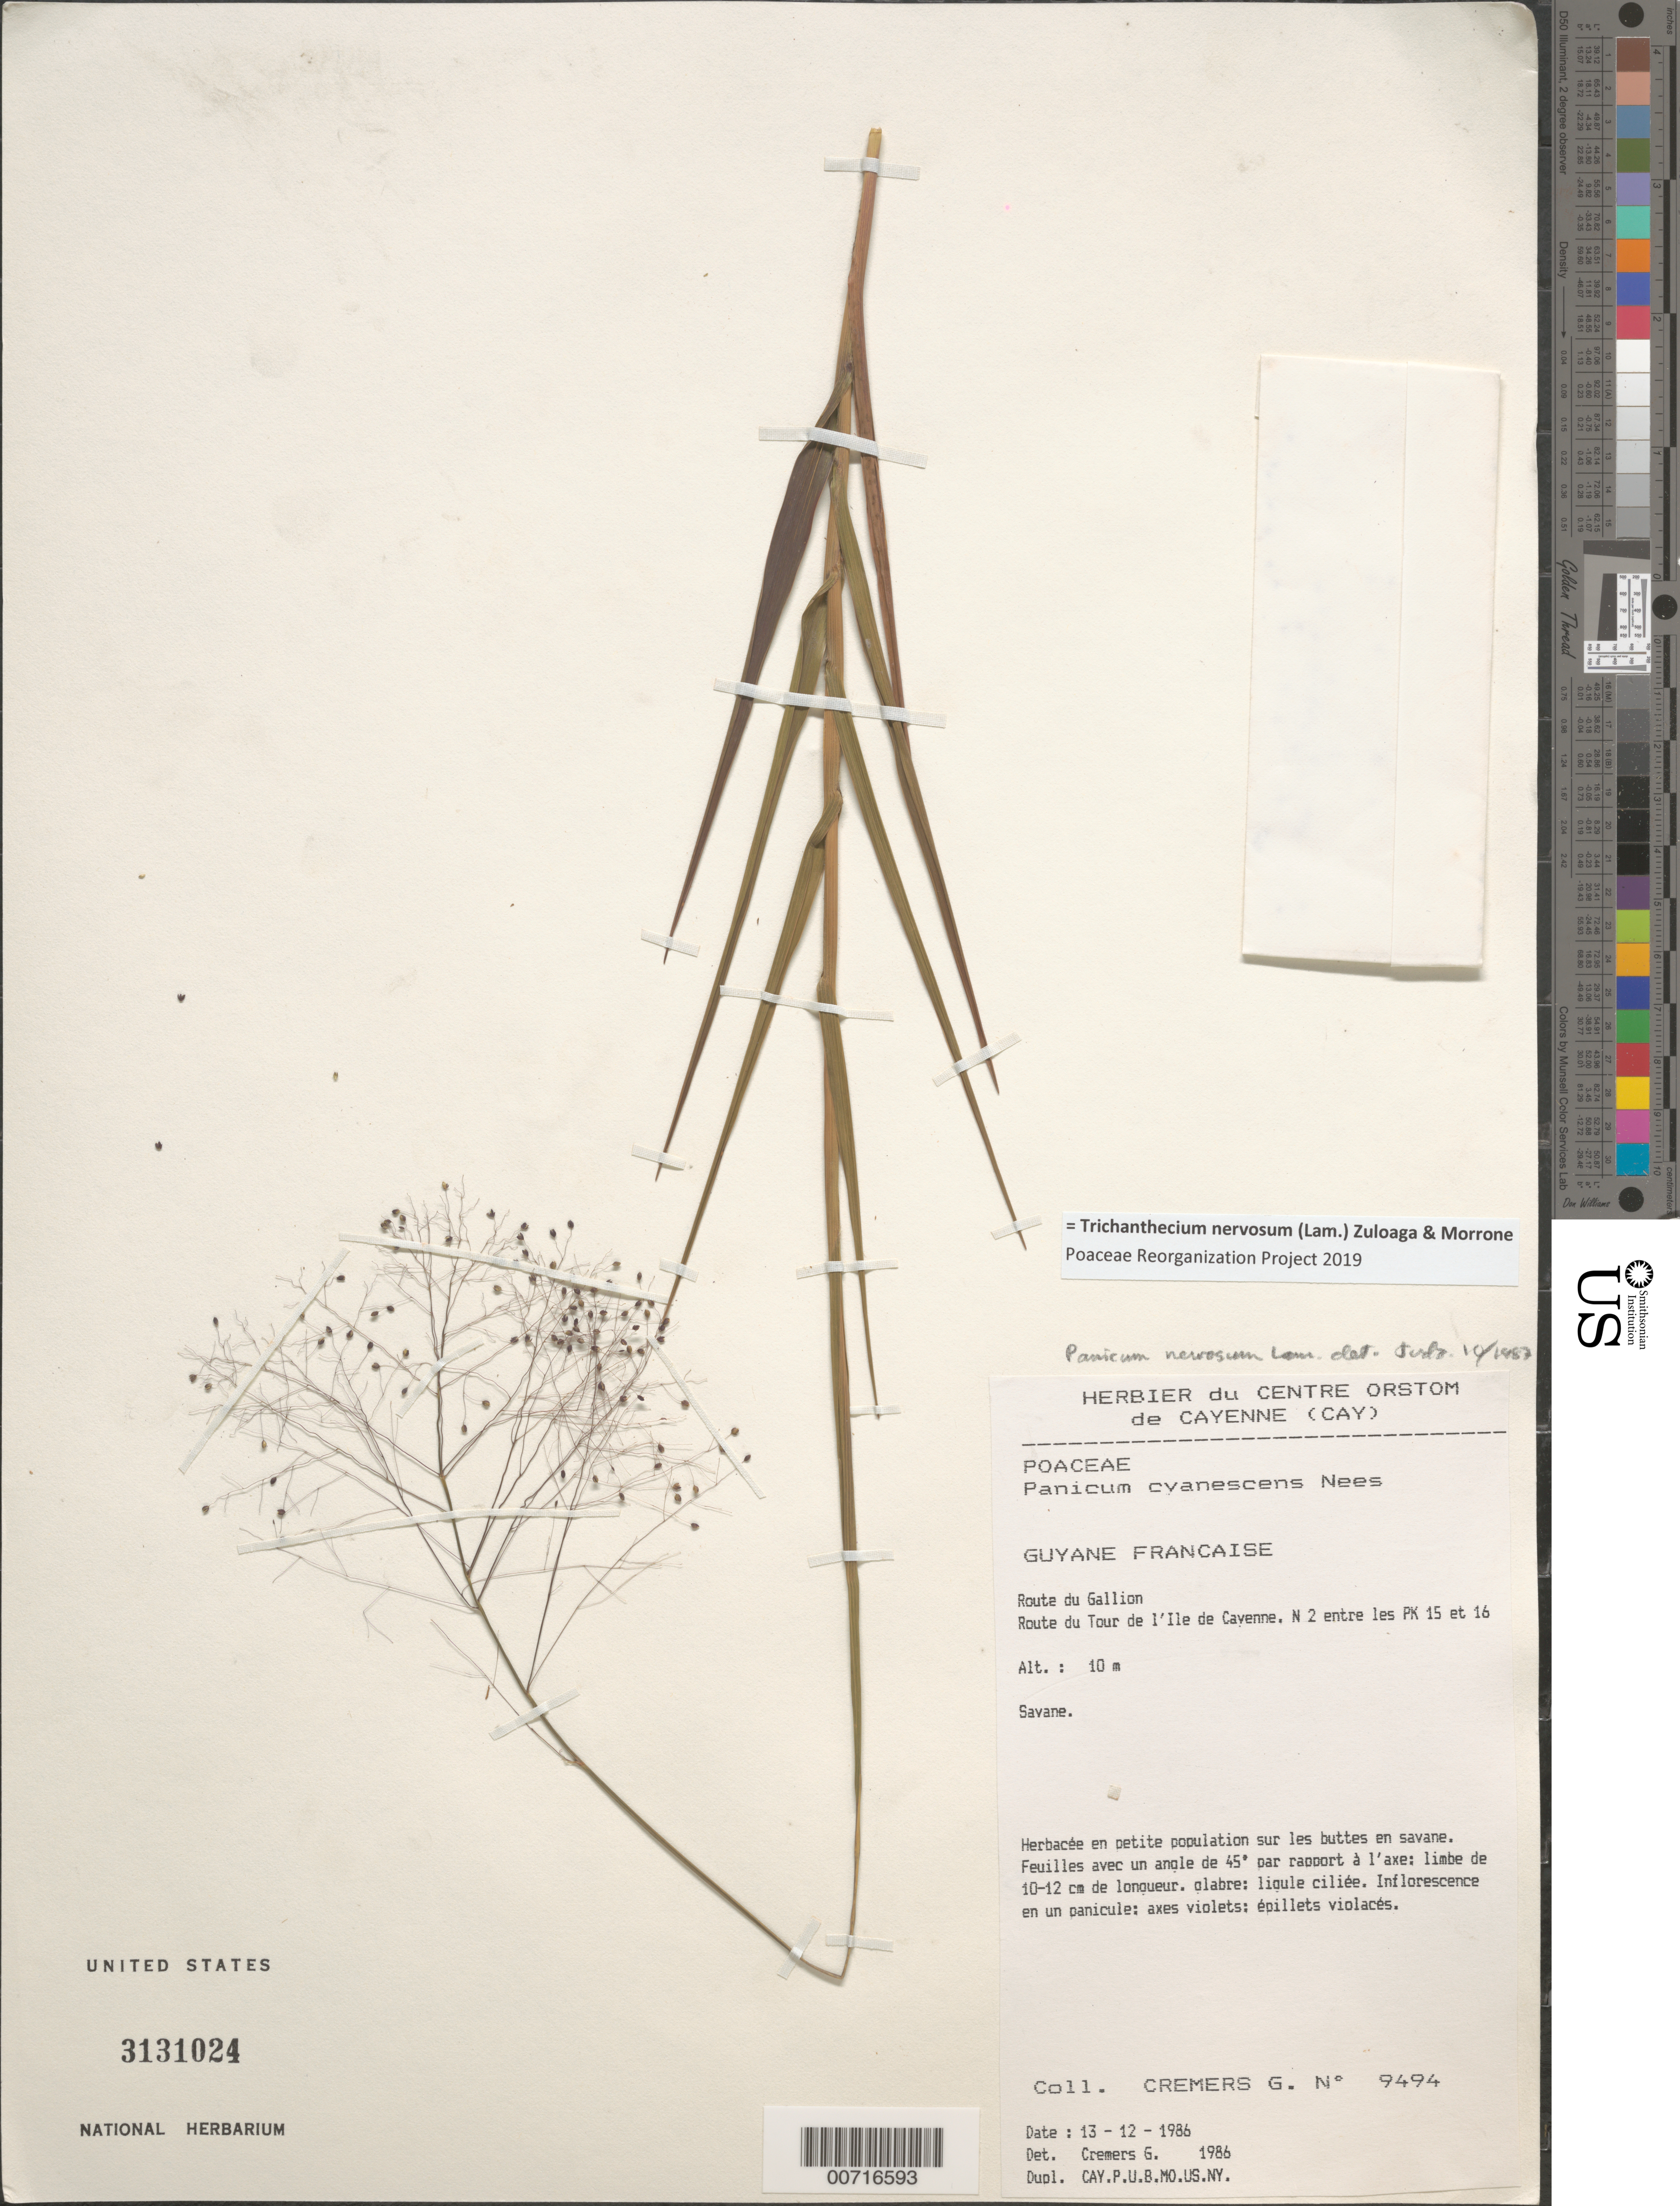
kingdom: Plantae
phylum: Tracheophyta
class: Liliopsida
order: Poales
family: Poaceae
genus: Trichanthecium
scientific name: Trichanthecium nervosum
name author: (Lam.) Zuloaga & Morrone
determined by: Poaceae Reorganization Project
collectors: G. Cremers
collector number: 9494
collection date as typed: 13-Dec-86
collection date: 1986-12-13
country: French Guiana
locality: Ile de Cayenne, N2 betw. PK 15-16, route du Gallion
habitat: Savanna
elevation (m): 10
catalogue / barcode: US 3131024